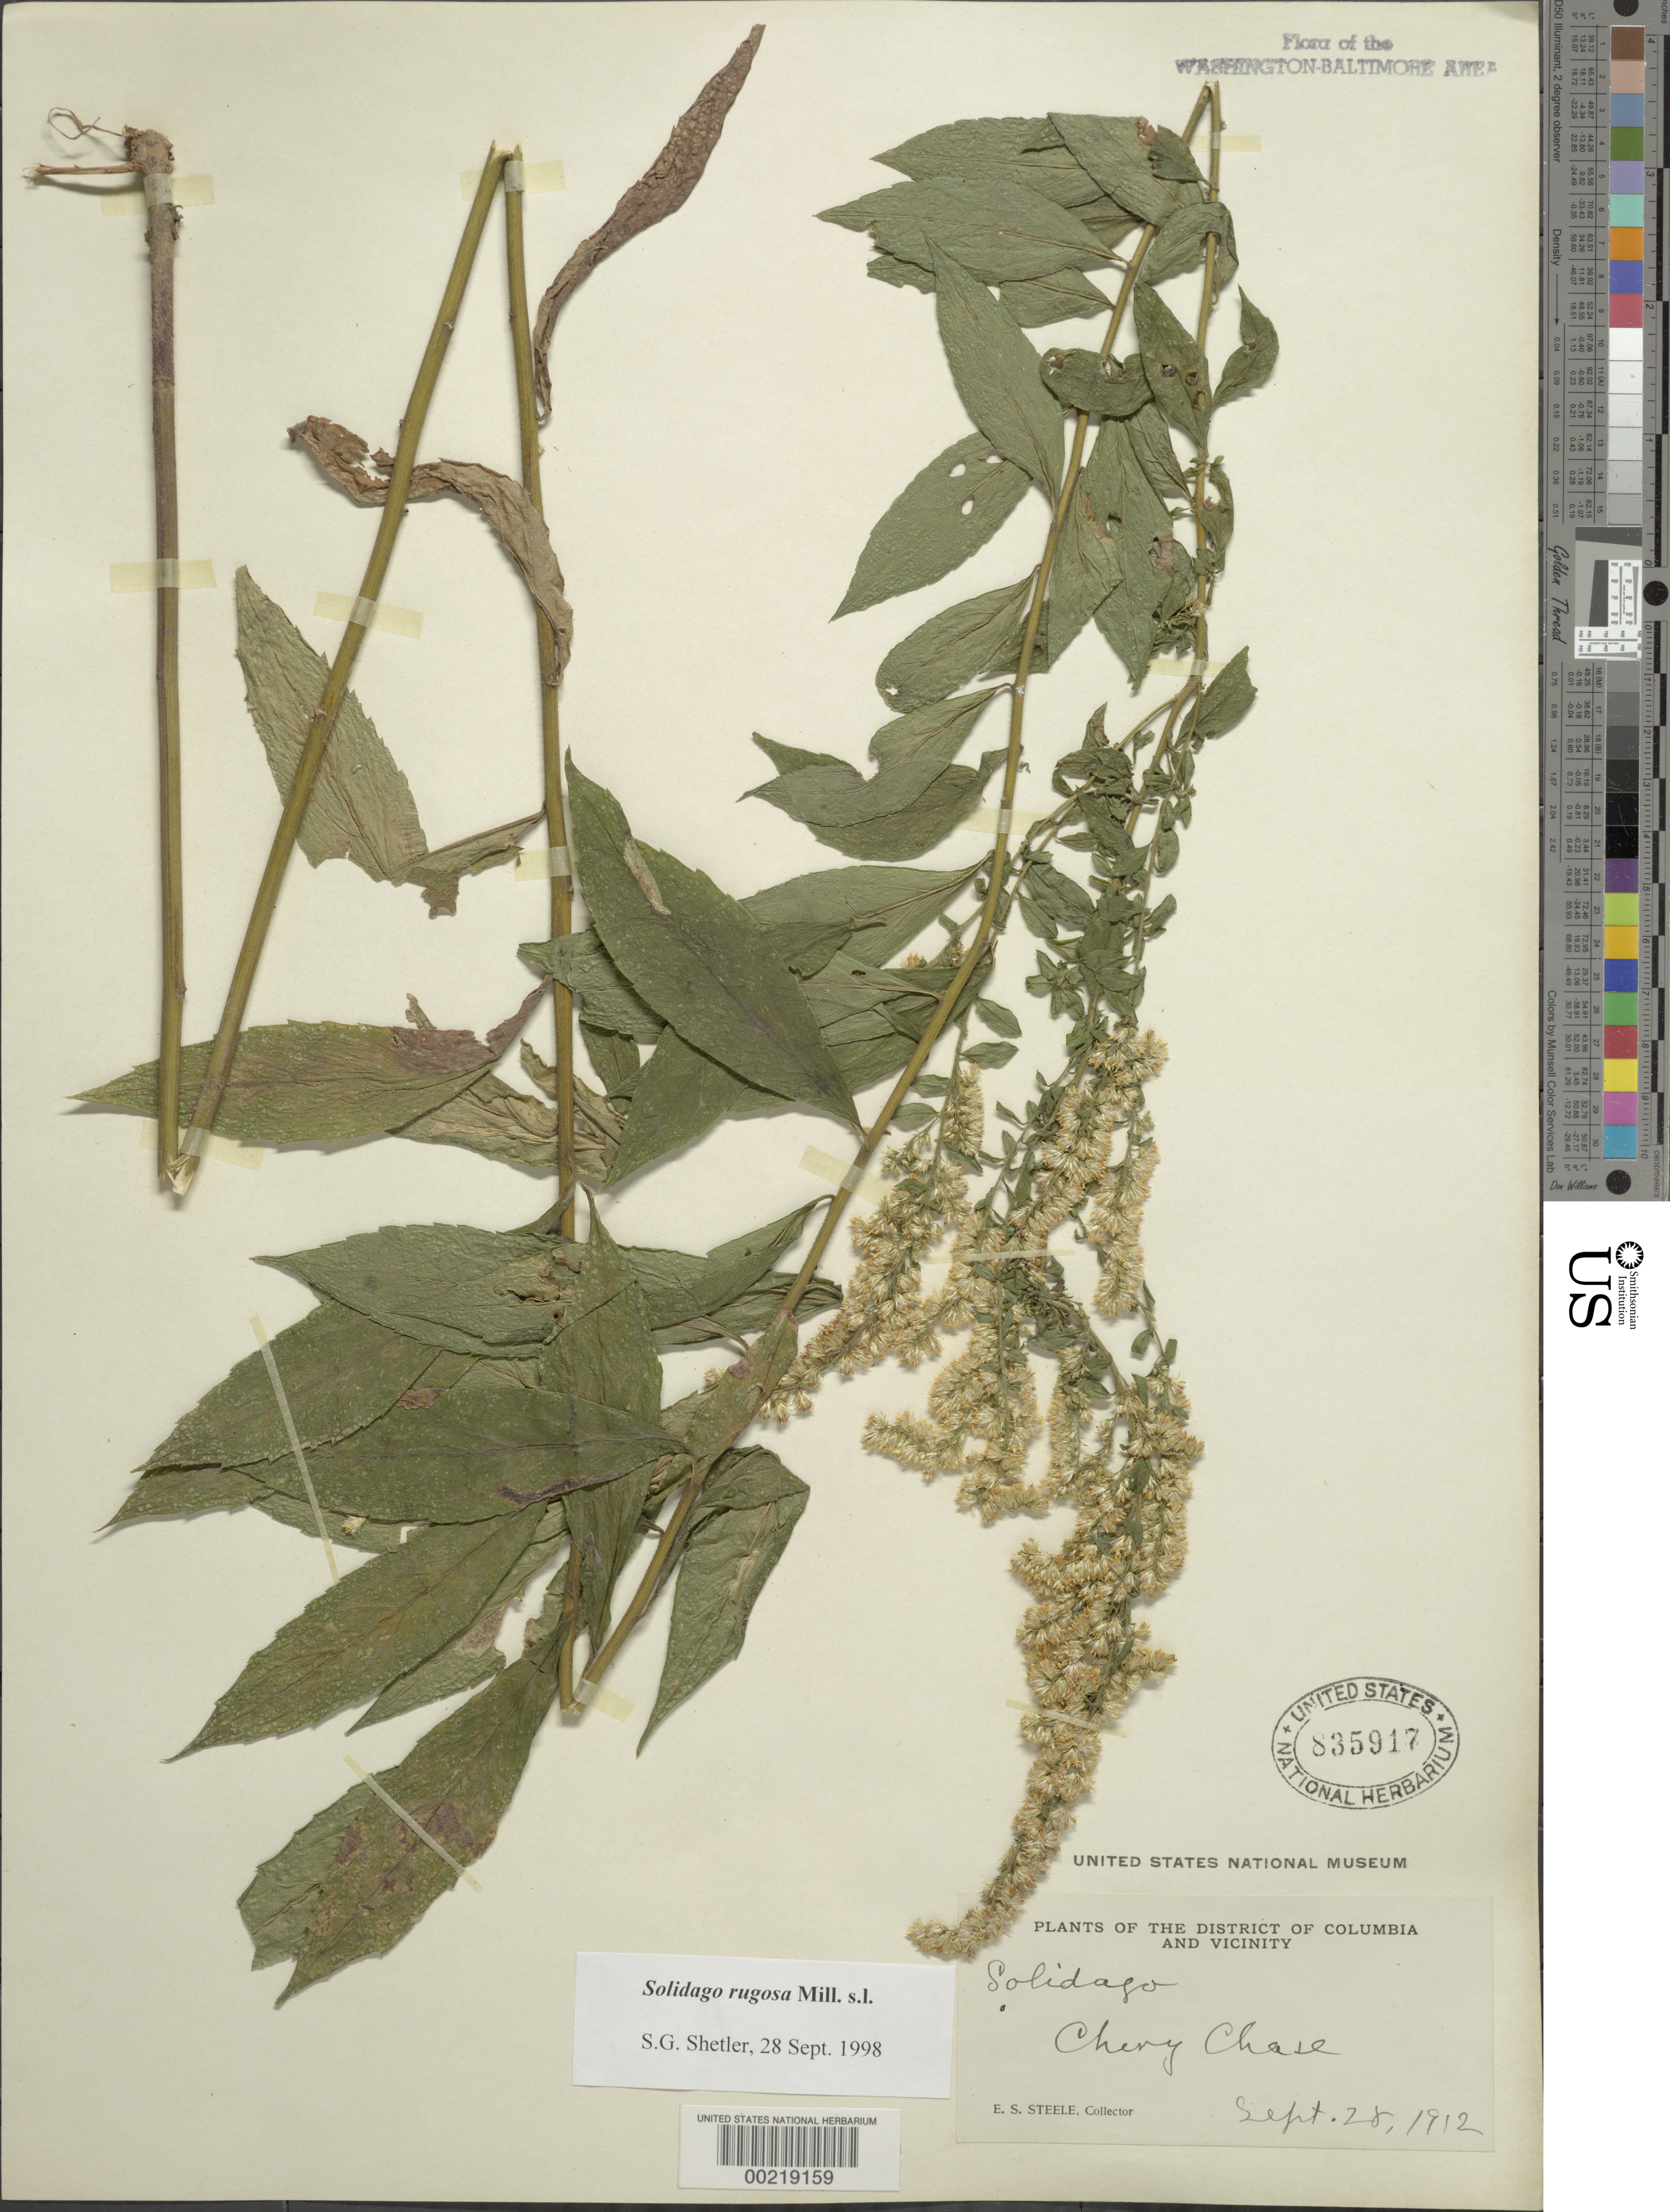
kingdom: Plantae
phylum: Tracheophyta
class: Magnoliopsida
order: Asterales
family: Asteraceae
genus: Solidago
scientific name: Solidago rugosa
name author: Mill.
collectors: E. Steele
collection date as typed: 28 Sep 1912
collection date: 1912-09-28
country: United States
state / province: Maryland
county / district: Montgomery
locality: Chevy Chase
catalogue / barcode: US 835917